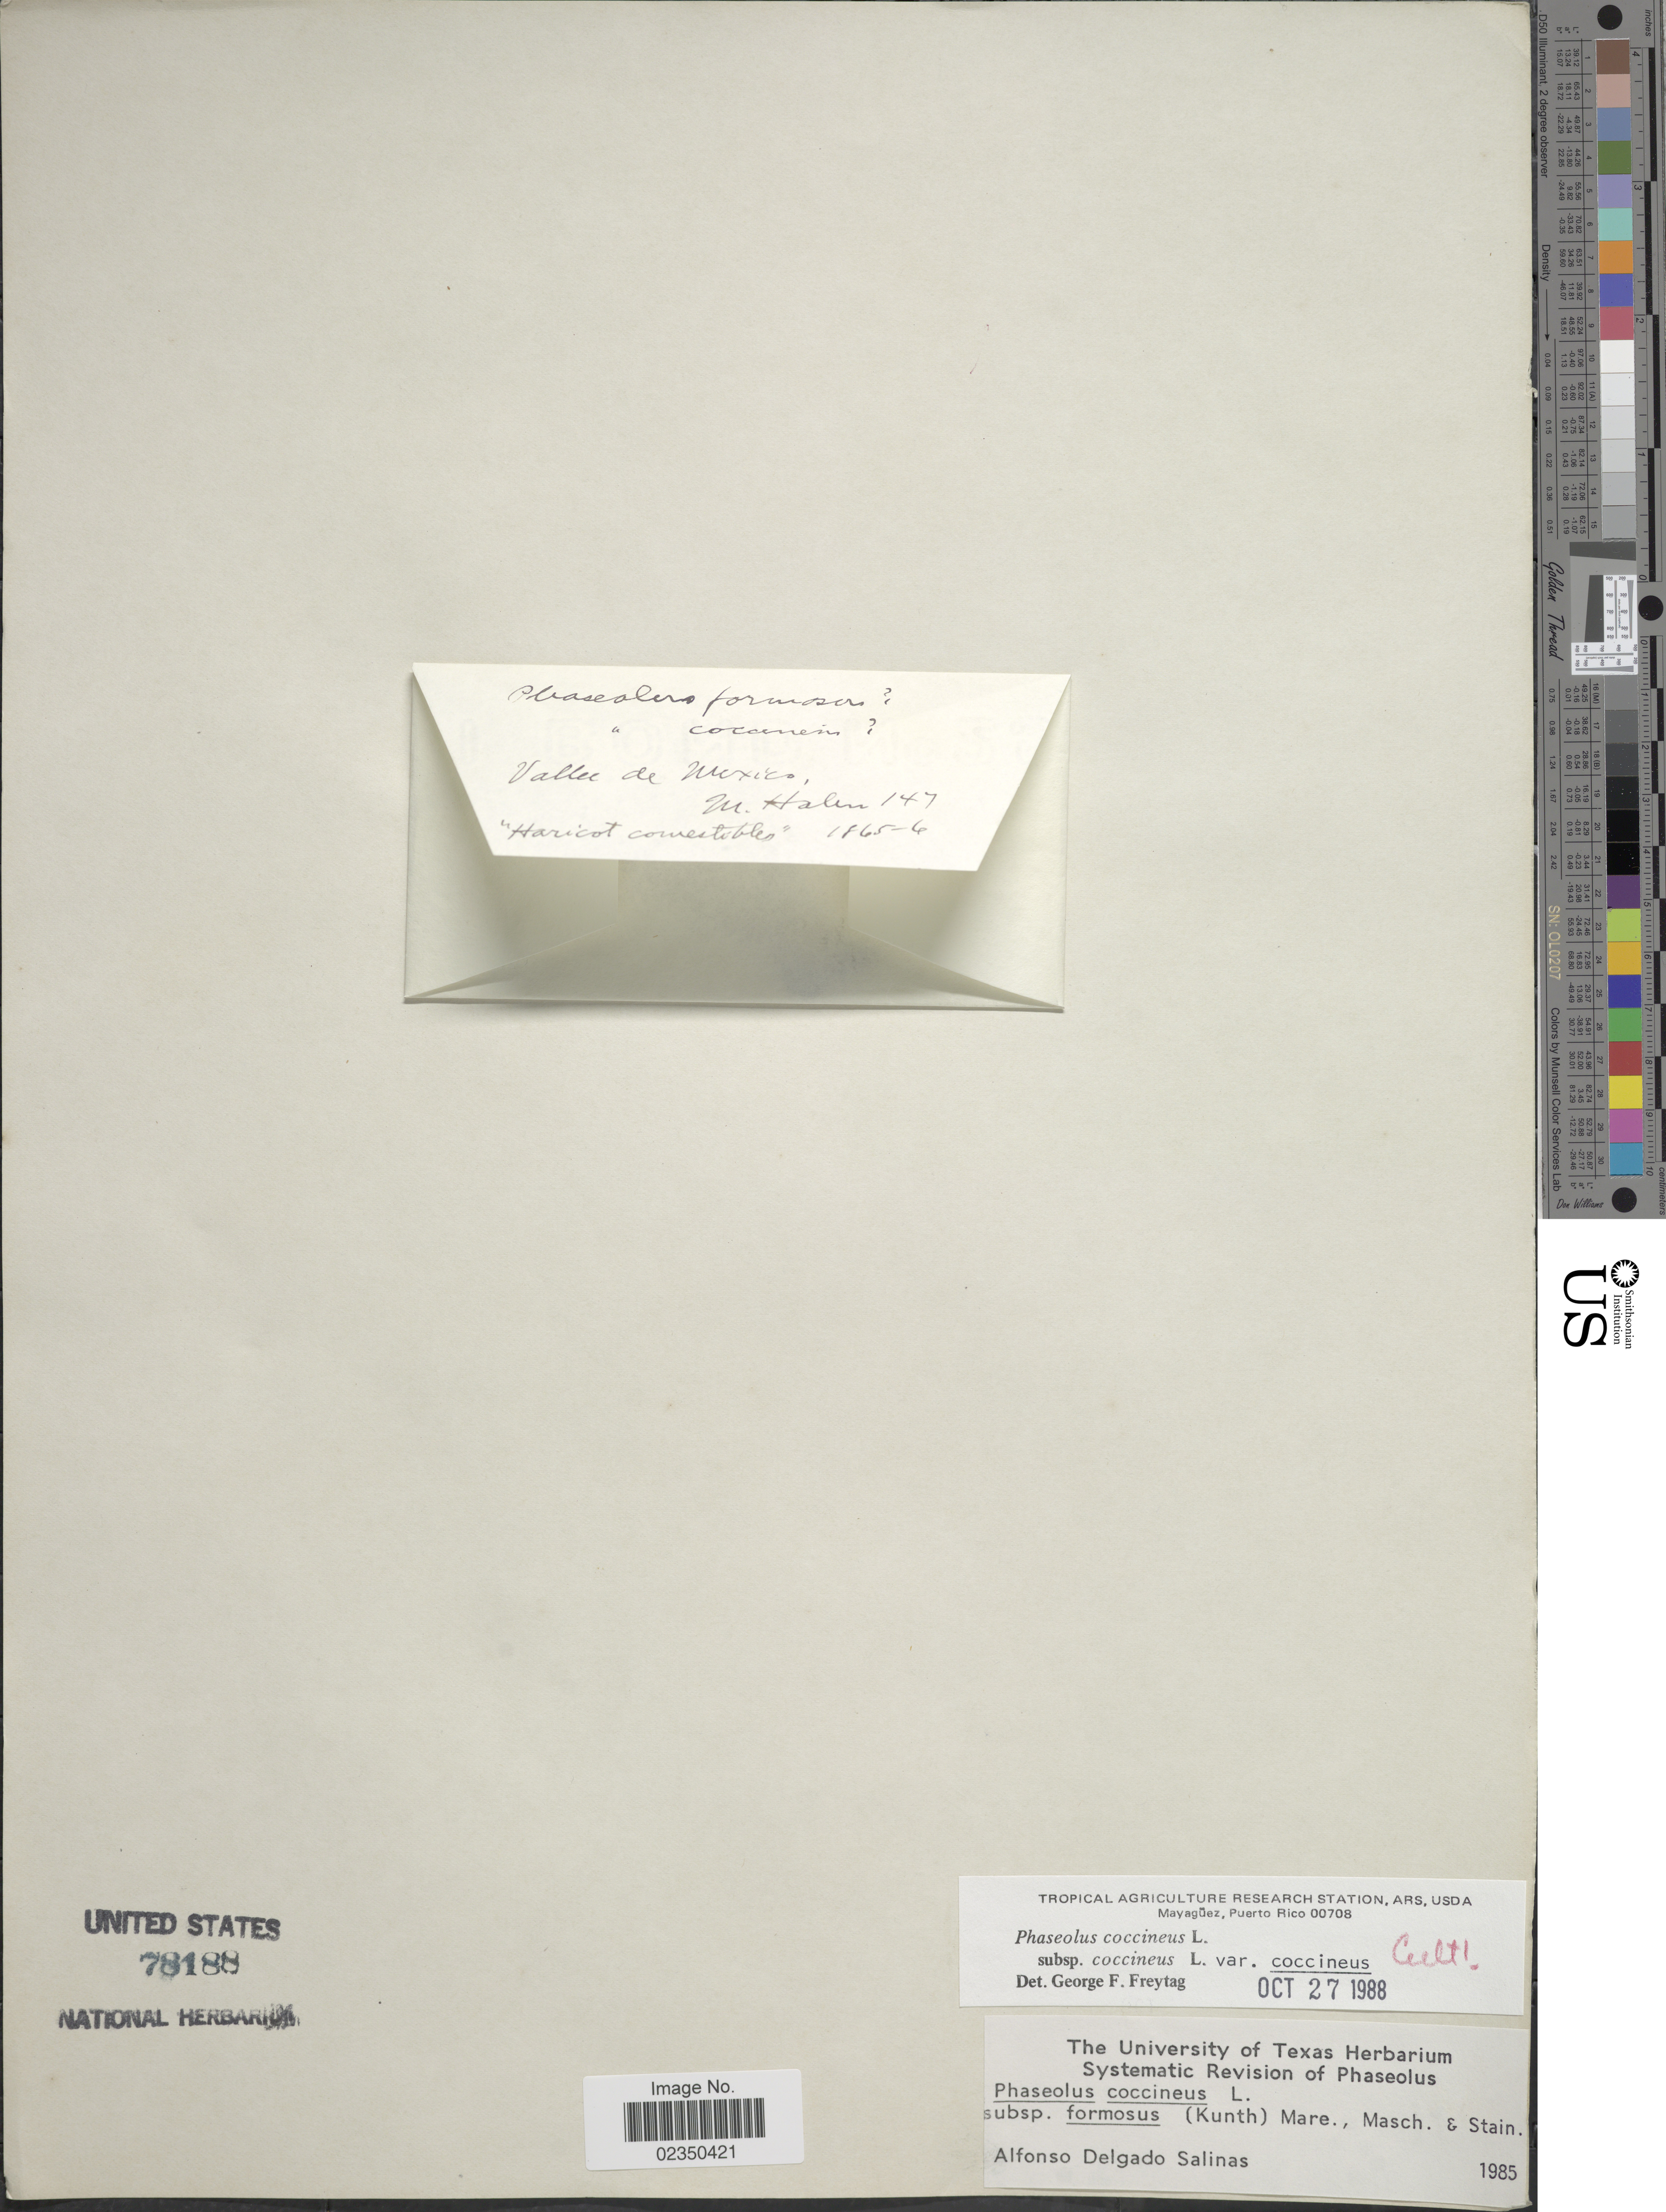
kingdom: Plantae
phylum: Tracheophyta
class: Magnoliopsida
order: Fabales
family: Fabaceae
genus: Phaseolus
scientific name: Phaseolus coccineus var. coccineus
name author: L.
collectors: M. Hahn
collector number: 147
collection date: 1865/1866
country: Mexico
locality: Valle de Mexico.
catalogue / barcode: US 78188